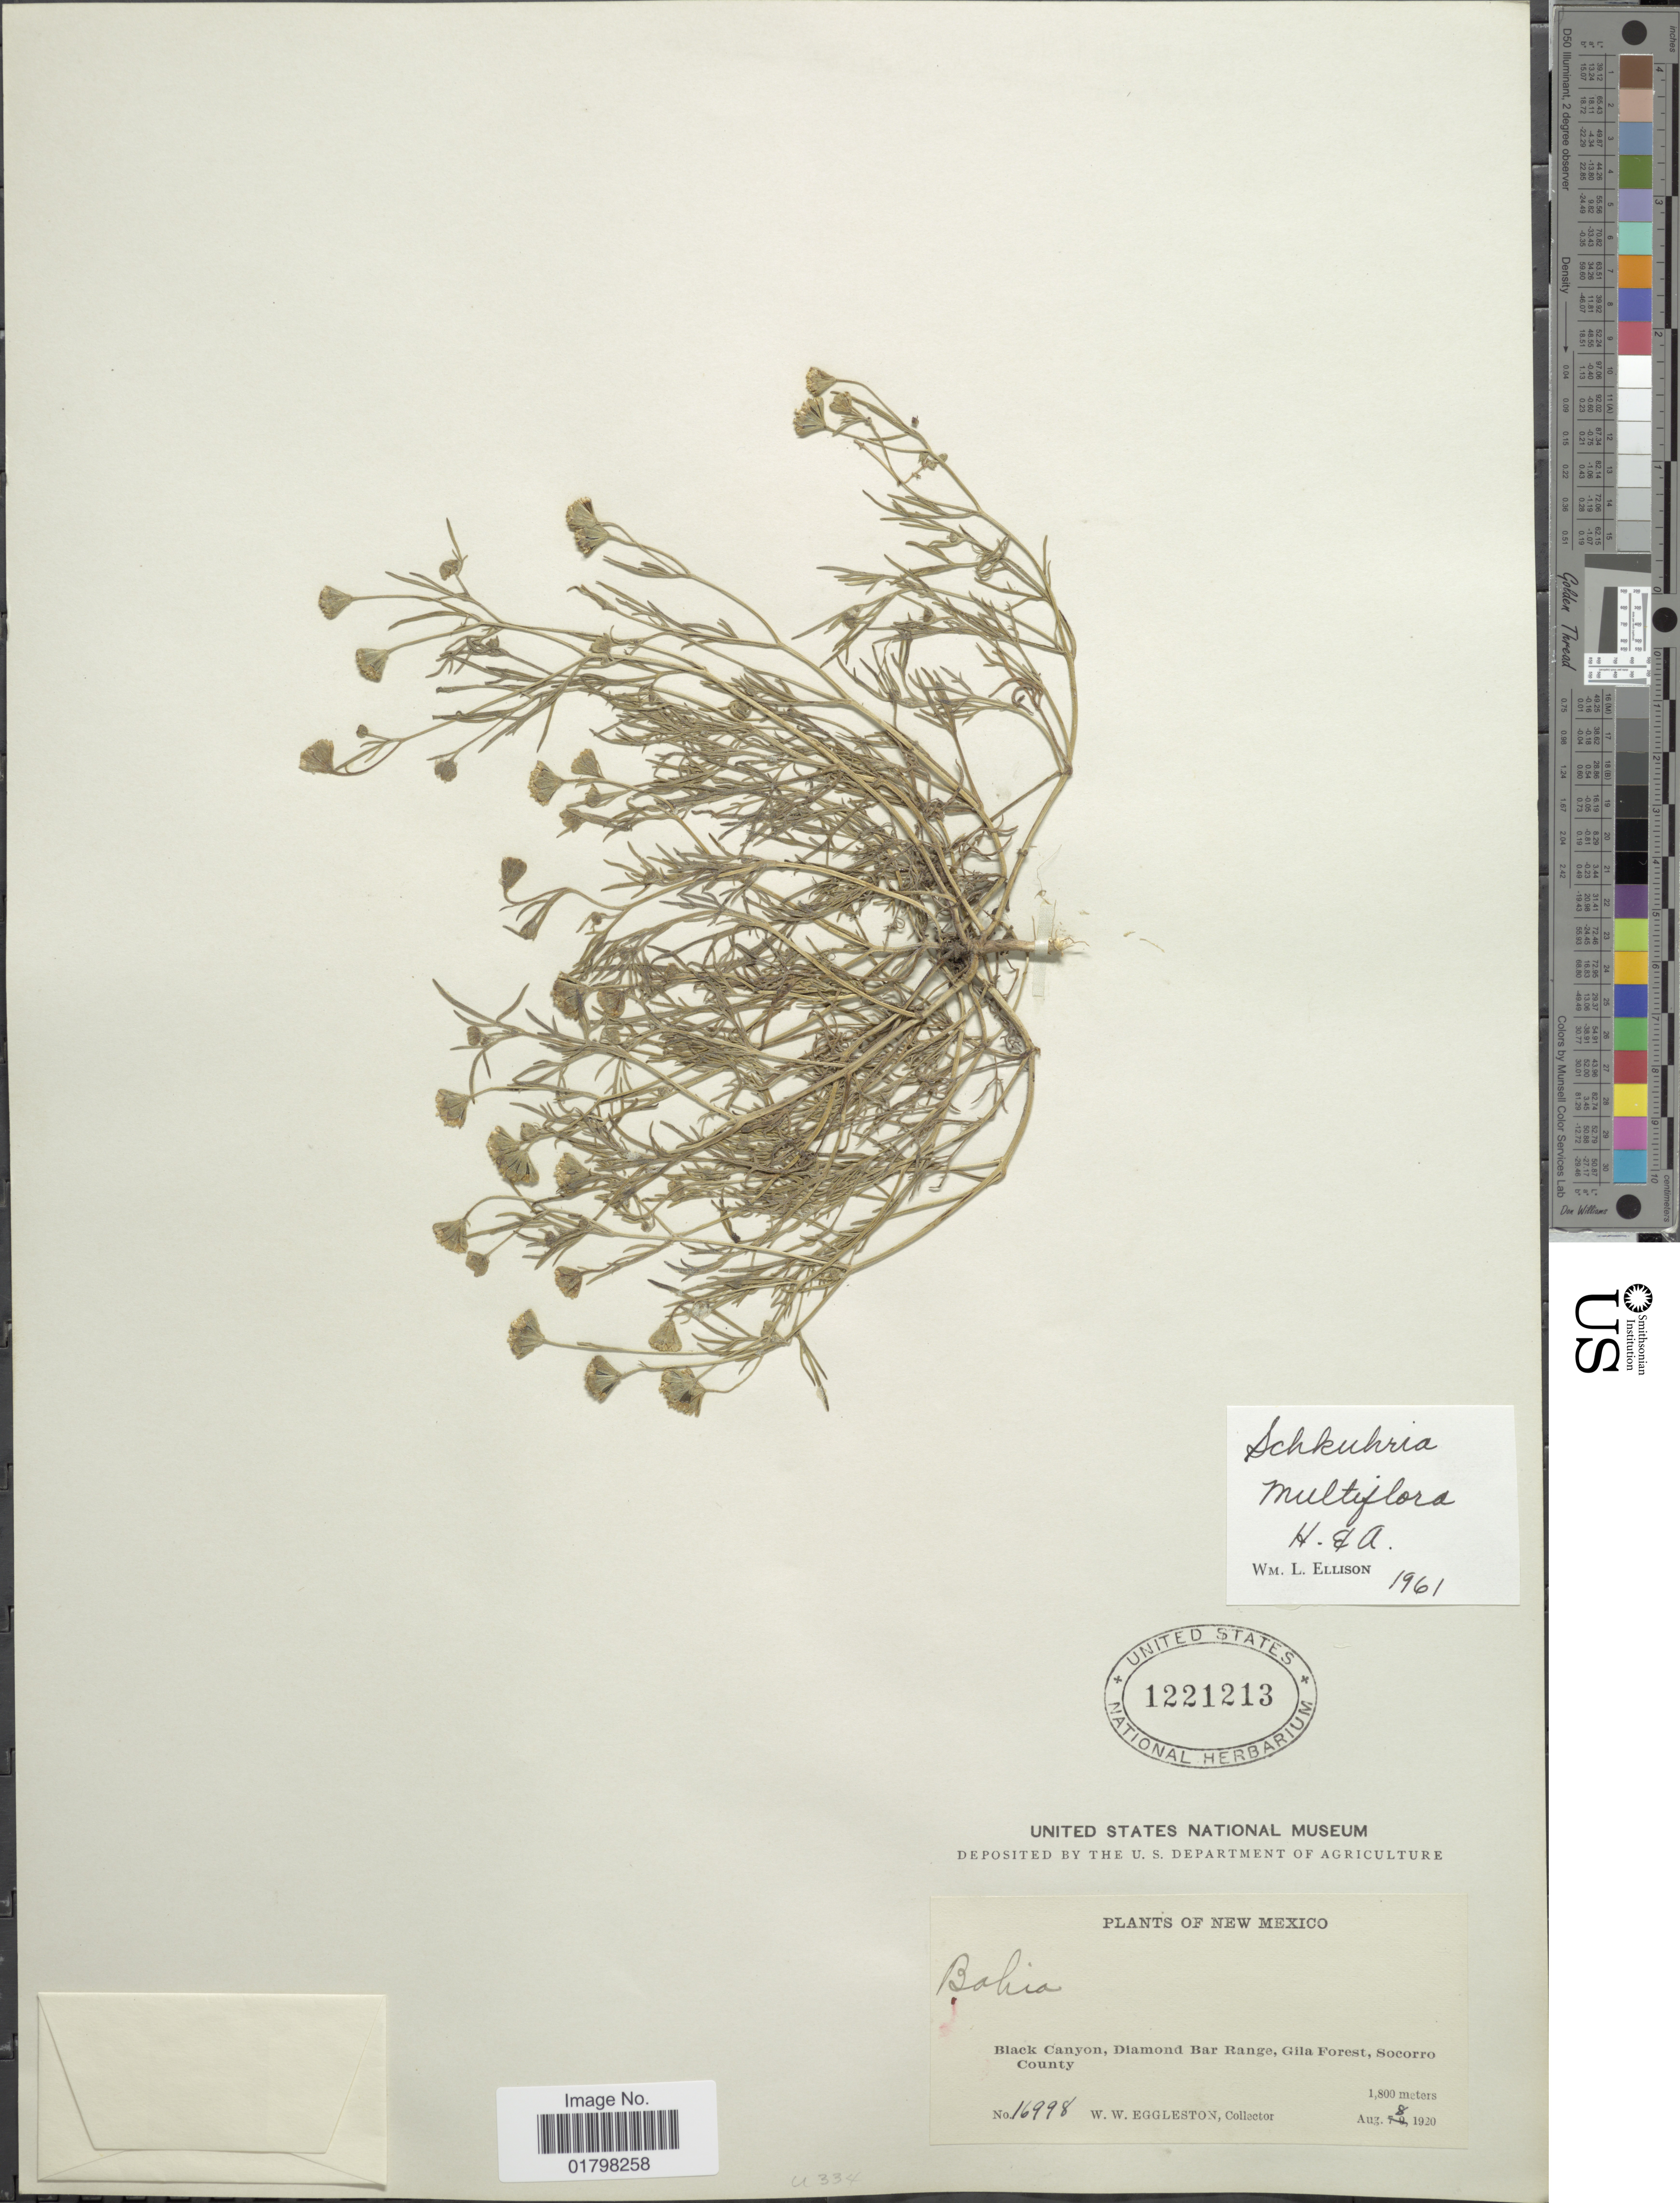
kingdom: Plantae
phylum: Tracheophyta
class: Magnoliopsida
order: Asterales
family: Asteraceae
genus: Schkuhria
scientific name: Schkuhria multiflora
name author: Hook. & Arn.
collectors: W. W. Eggleston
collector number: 16998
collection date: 1920-08-08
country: United States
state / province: New Mexico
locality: Black Canyon, Diamond Bar Range, Gila Forest, Socorro County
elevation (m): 1800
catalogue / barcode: US 1221213